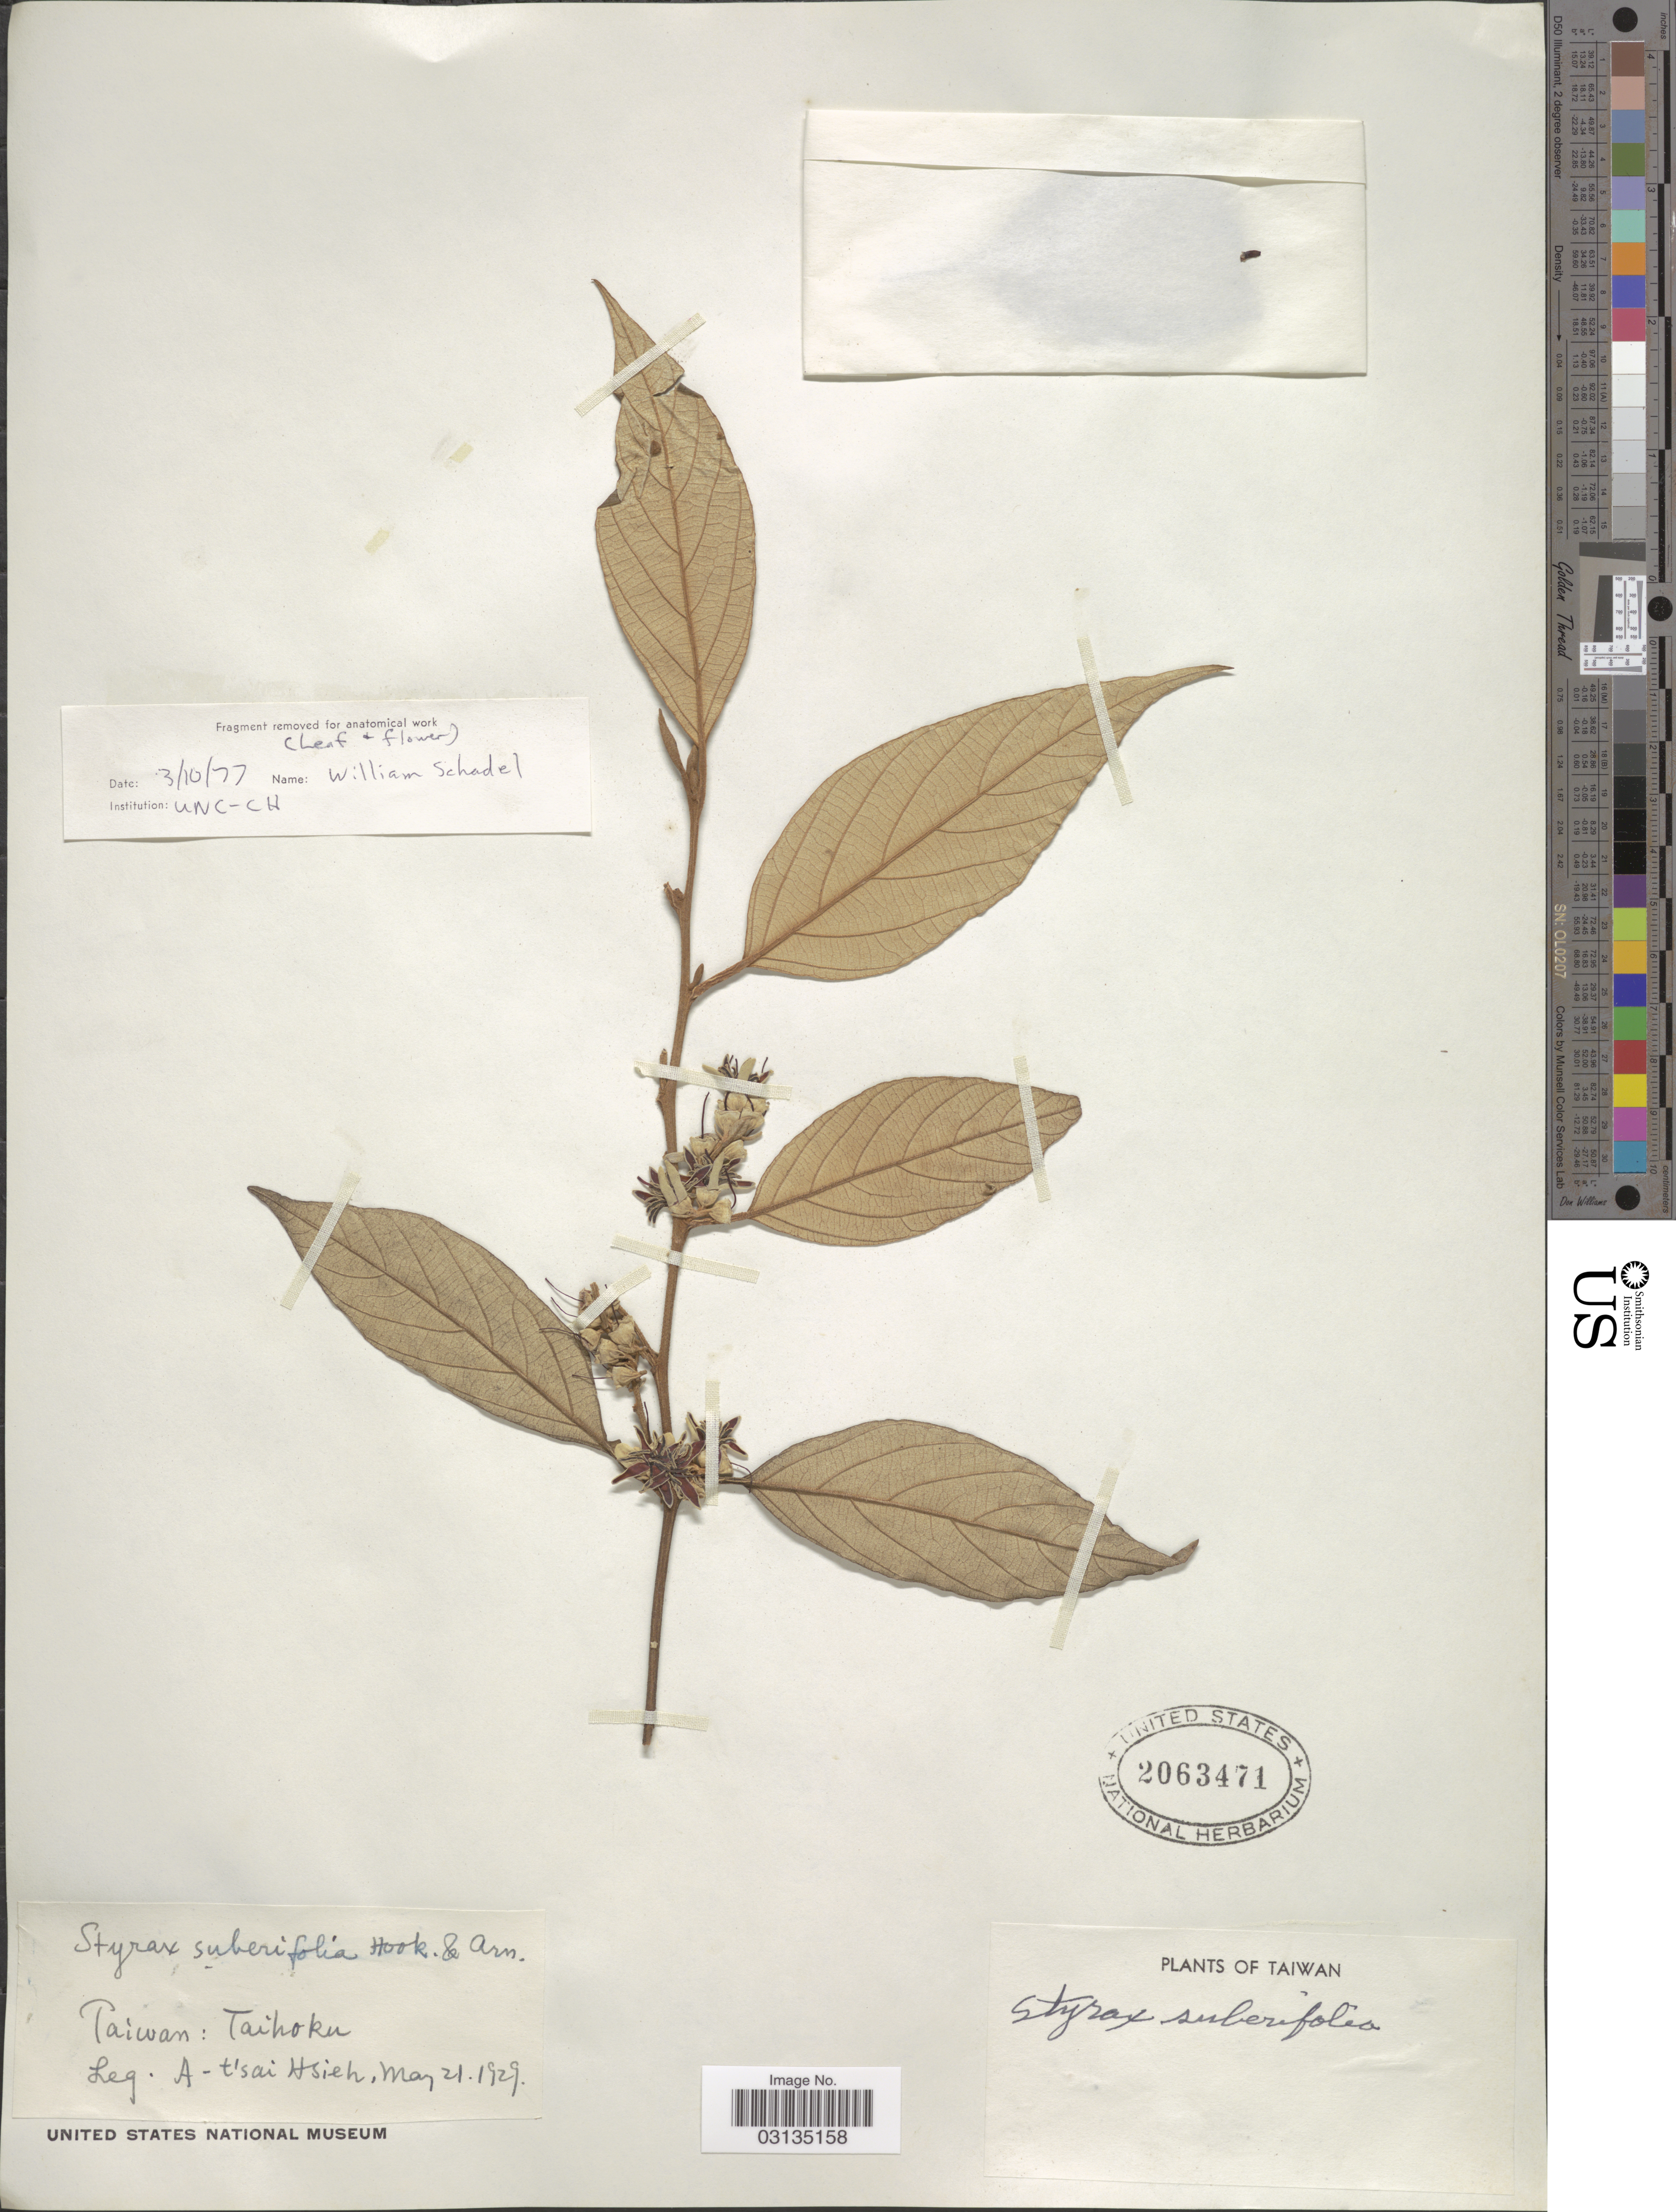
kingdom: Plantae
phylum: Tracheophyta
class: Magnoliopsida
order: Ericales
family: Styracaceae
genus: Styrax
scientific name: Styrax suberifolius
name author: Hook. & Arn.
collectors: A. Hsieh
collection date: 1929-05-21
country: Taiwan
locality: Taiwan: Taihoku.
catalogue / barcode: US 2063471